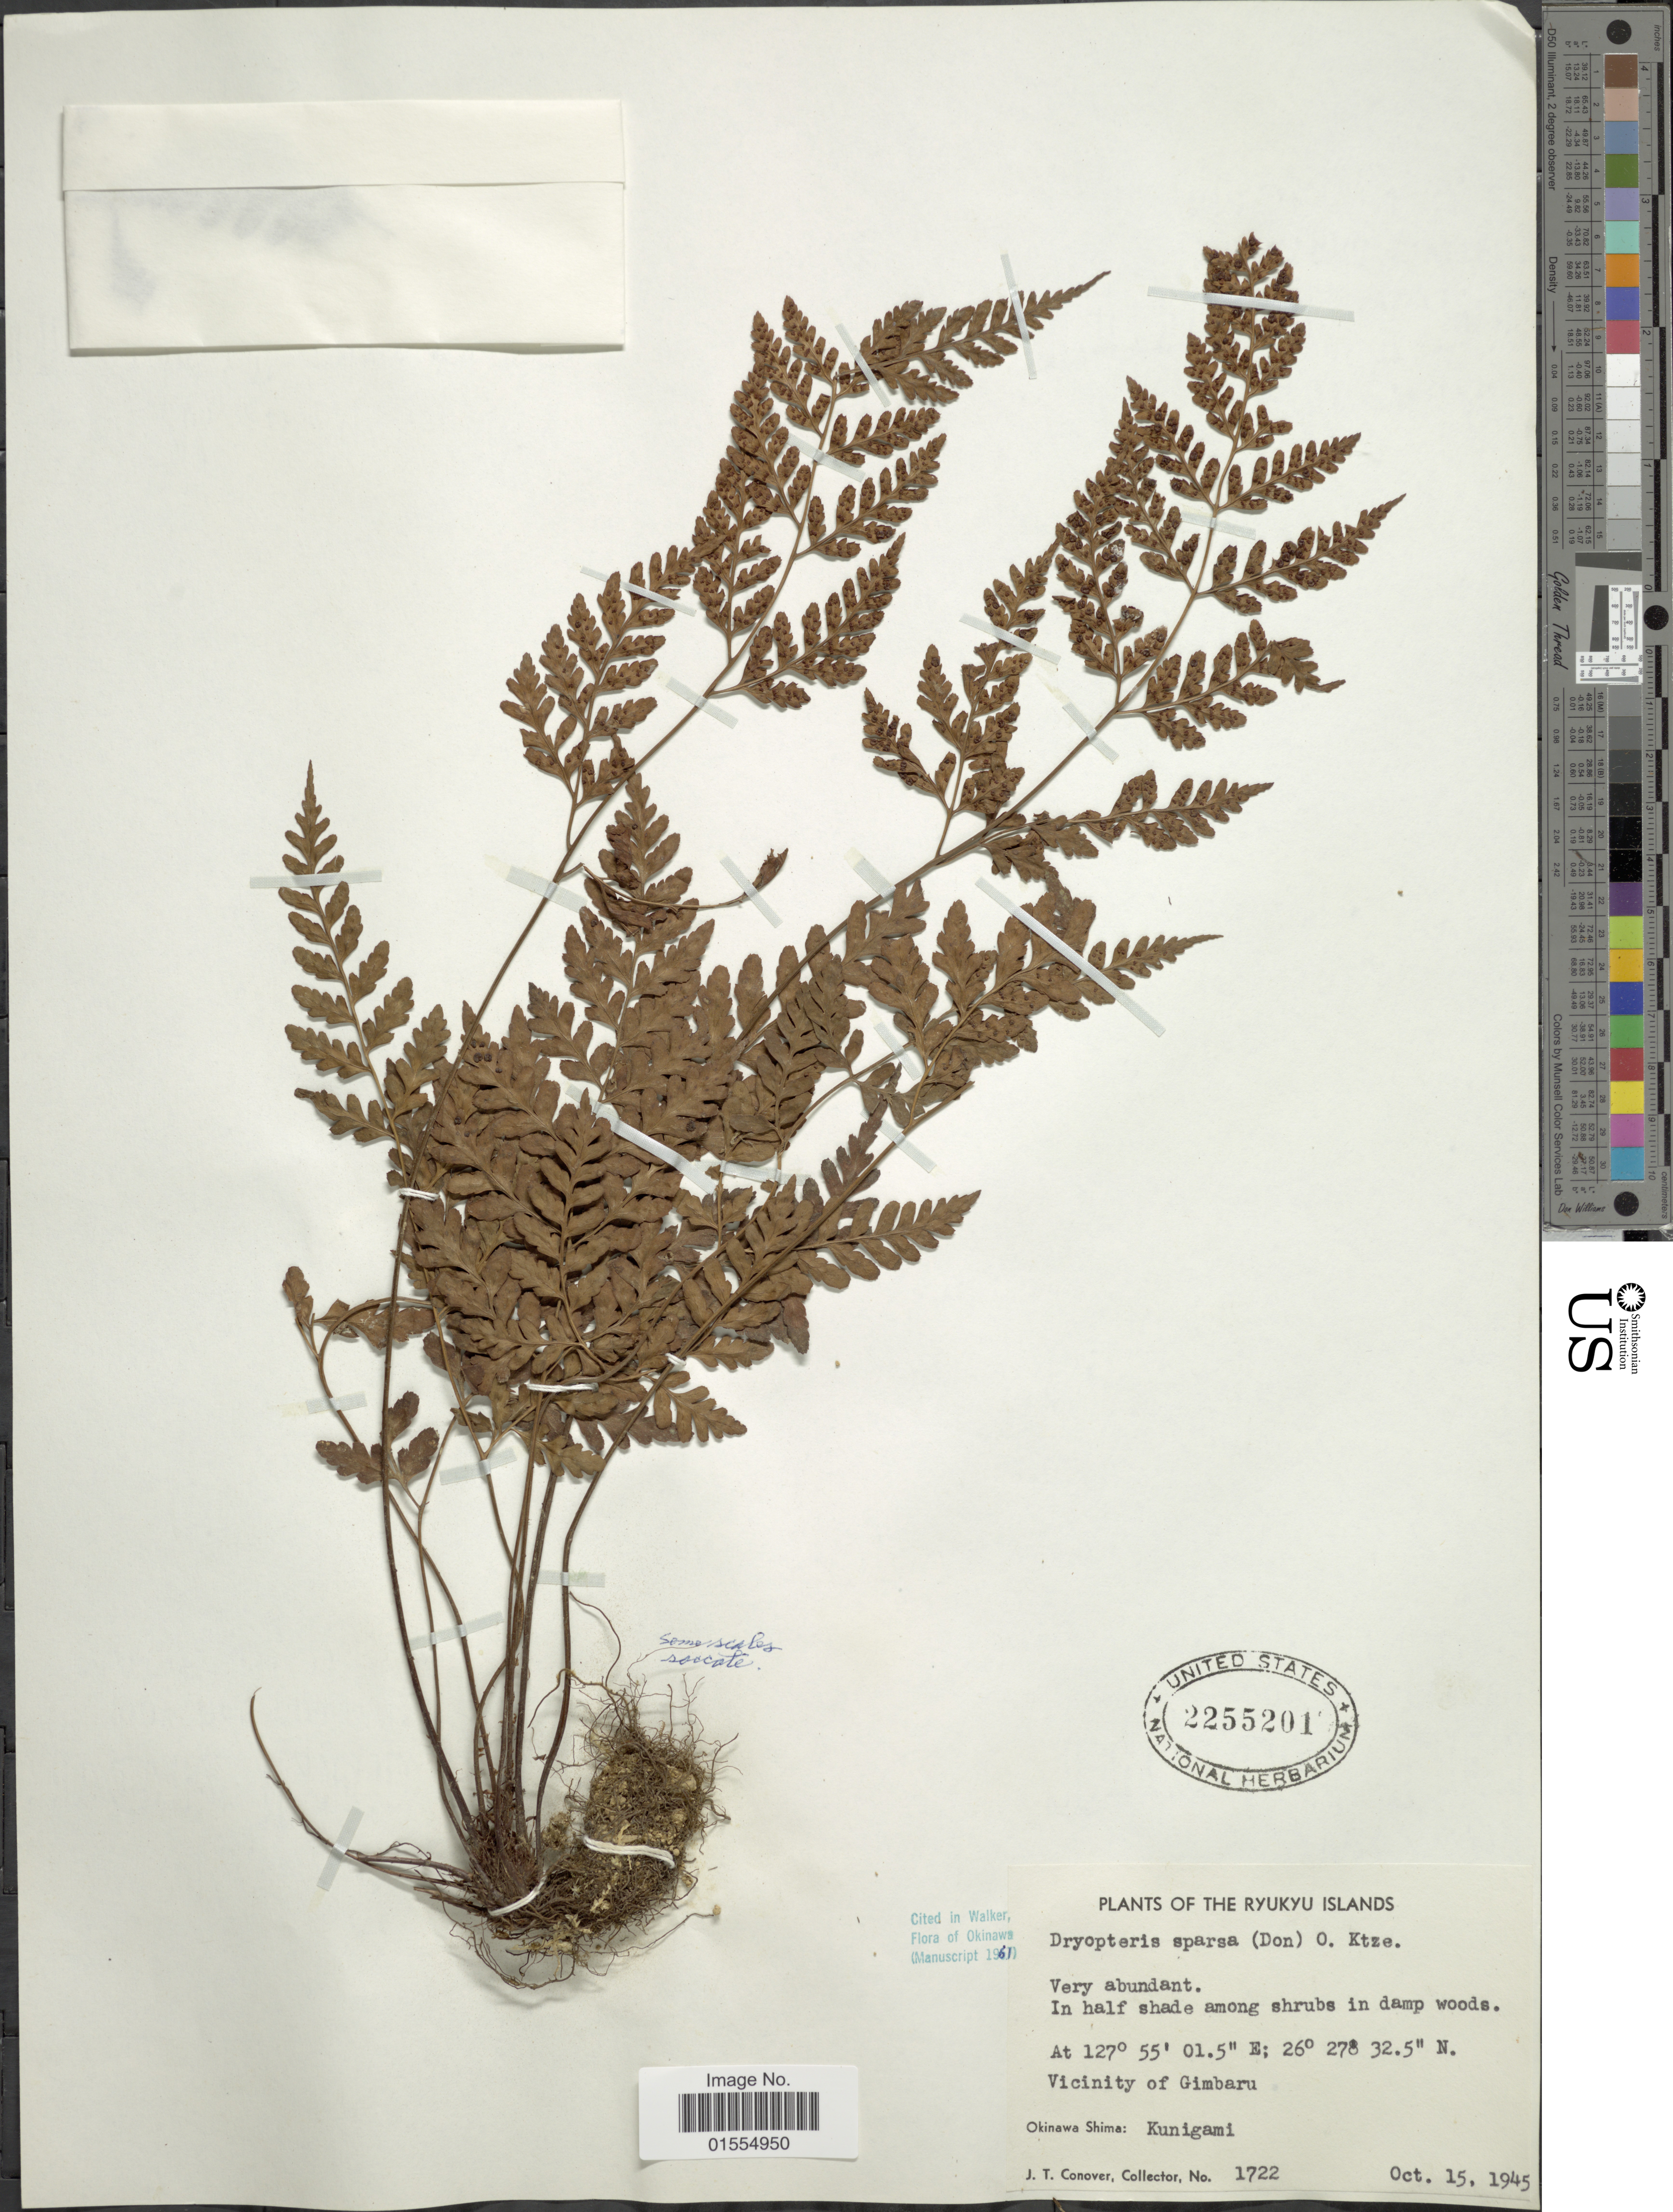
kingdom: Plantae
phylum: Tracheophyta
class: Polypodiopsida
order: Polypodiales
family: Dryopteridaceae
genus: Dryopteris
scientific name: Dryopteris sparsa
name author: (D. Don) Kuntze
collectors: J. T. Conover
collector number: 1722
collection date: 1945-10-15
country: Japan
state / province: Okinawa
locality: Ryukyu Islands, vicinity of Gimbaru, Okinawa Shima: Kunigami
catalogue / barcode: US 2255201